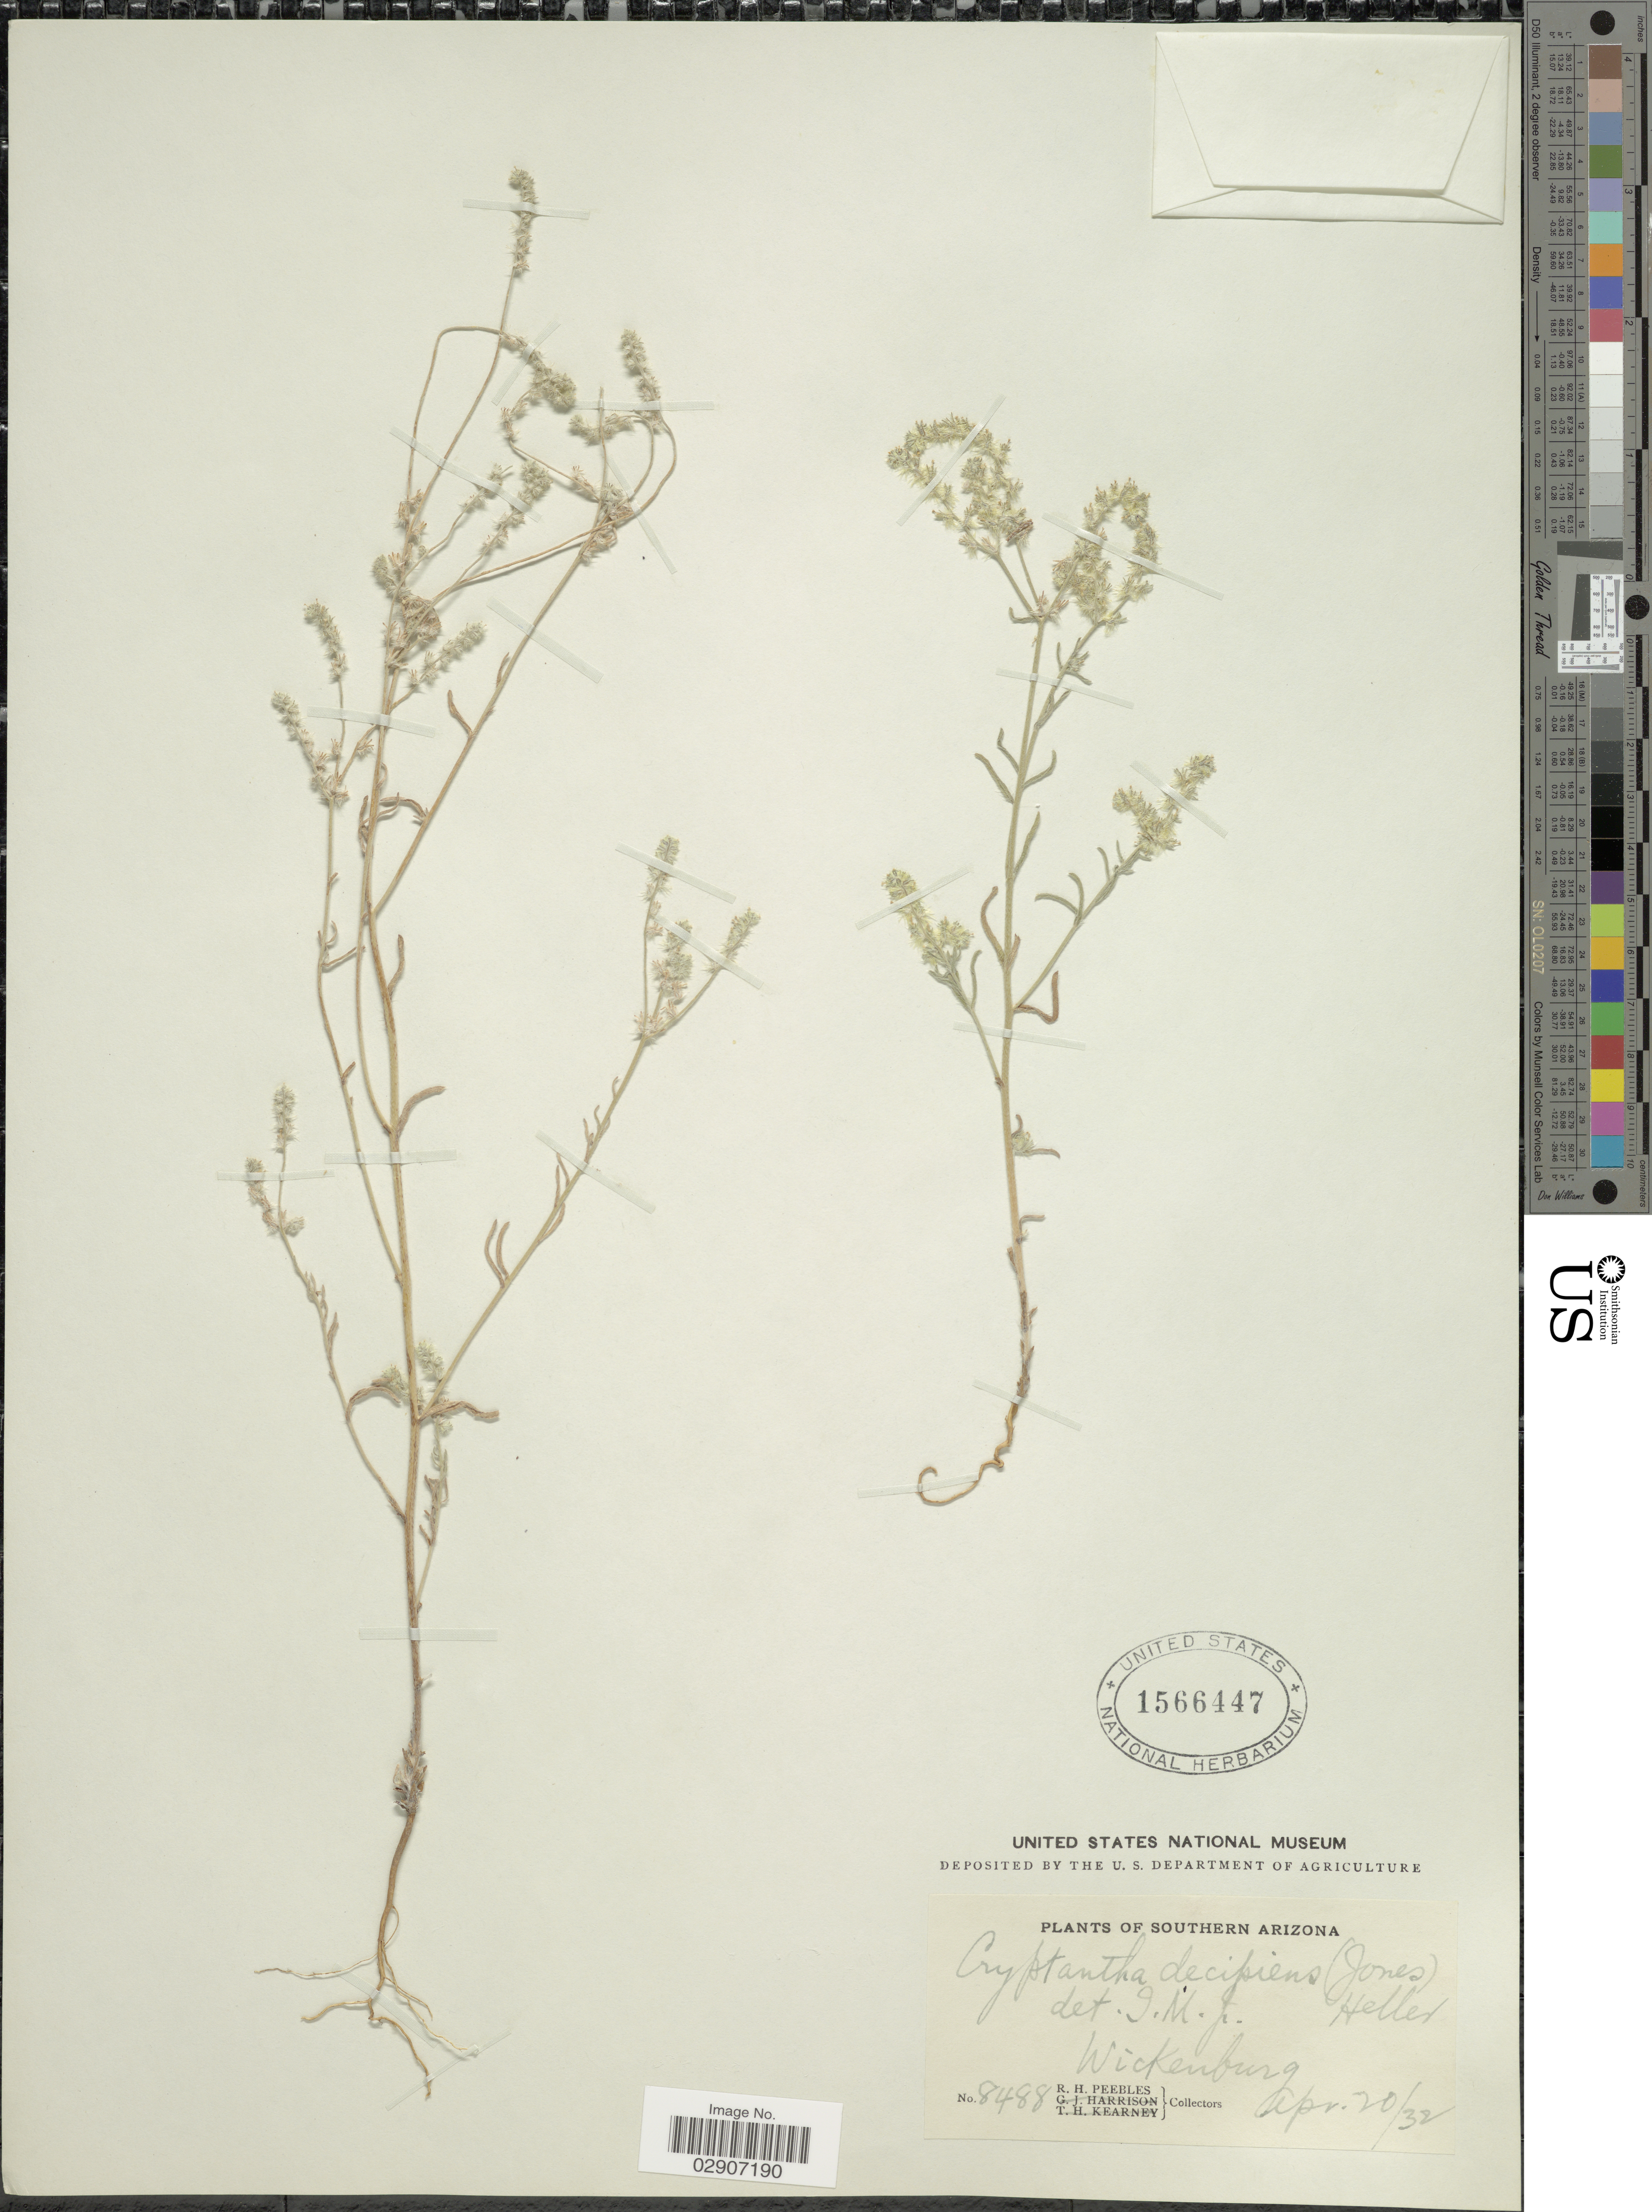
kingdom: Plantae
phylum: Tracheophyta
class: Magnoliopsida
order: Boraginales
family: Boraginaceae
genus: Cryptantha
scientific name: Cryptantha decipiens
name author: (M.E. Jones) A. Heller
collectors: R. H. Peebles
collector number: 8488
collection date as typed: Transcribed d/m/y: 20/4/32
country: United States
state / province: Arizona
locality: Southern Arizona, Wickenburg.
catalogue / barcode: US 1566447